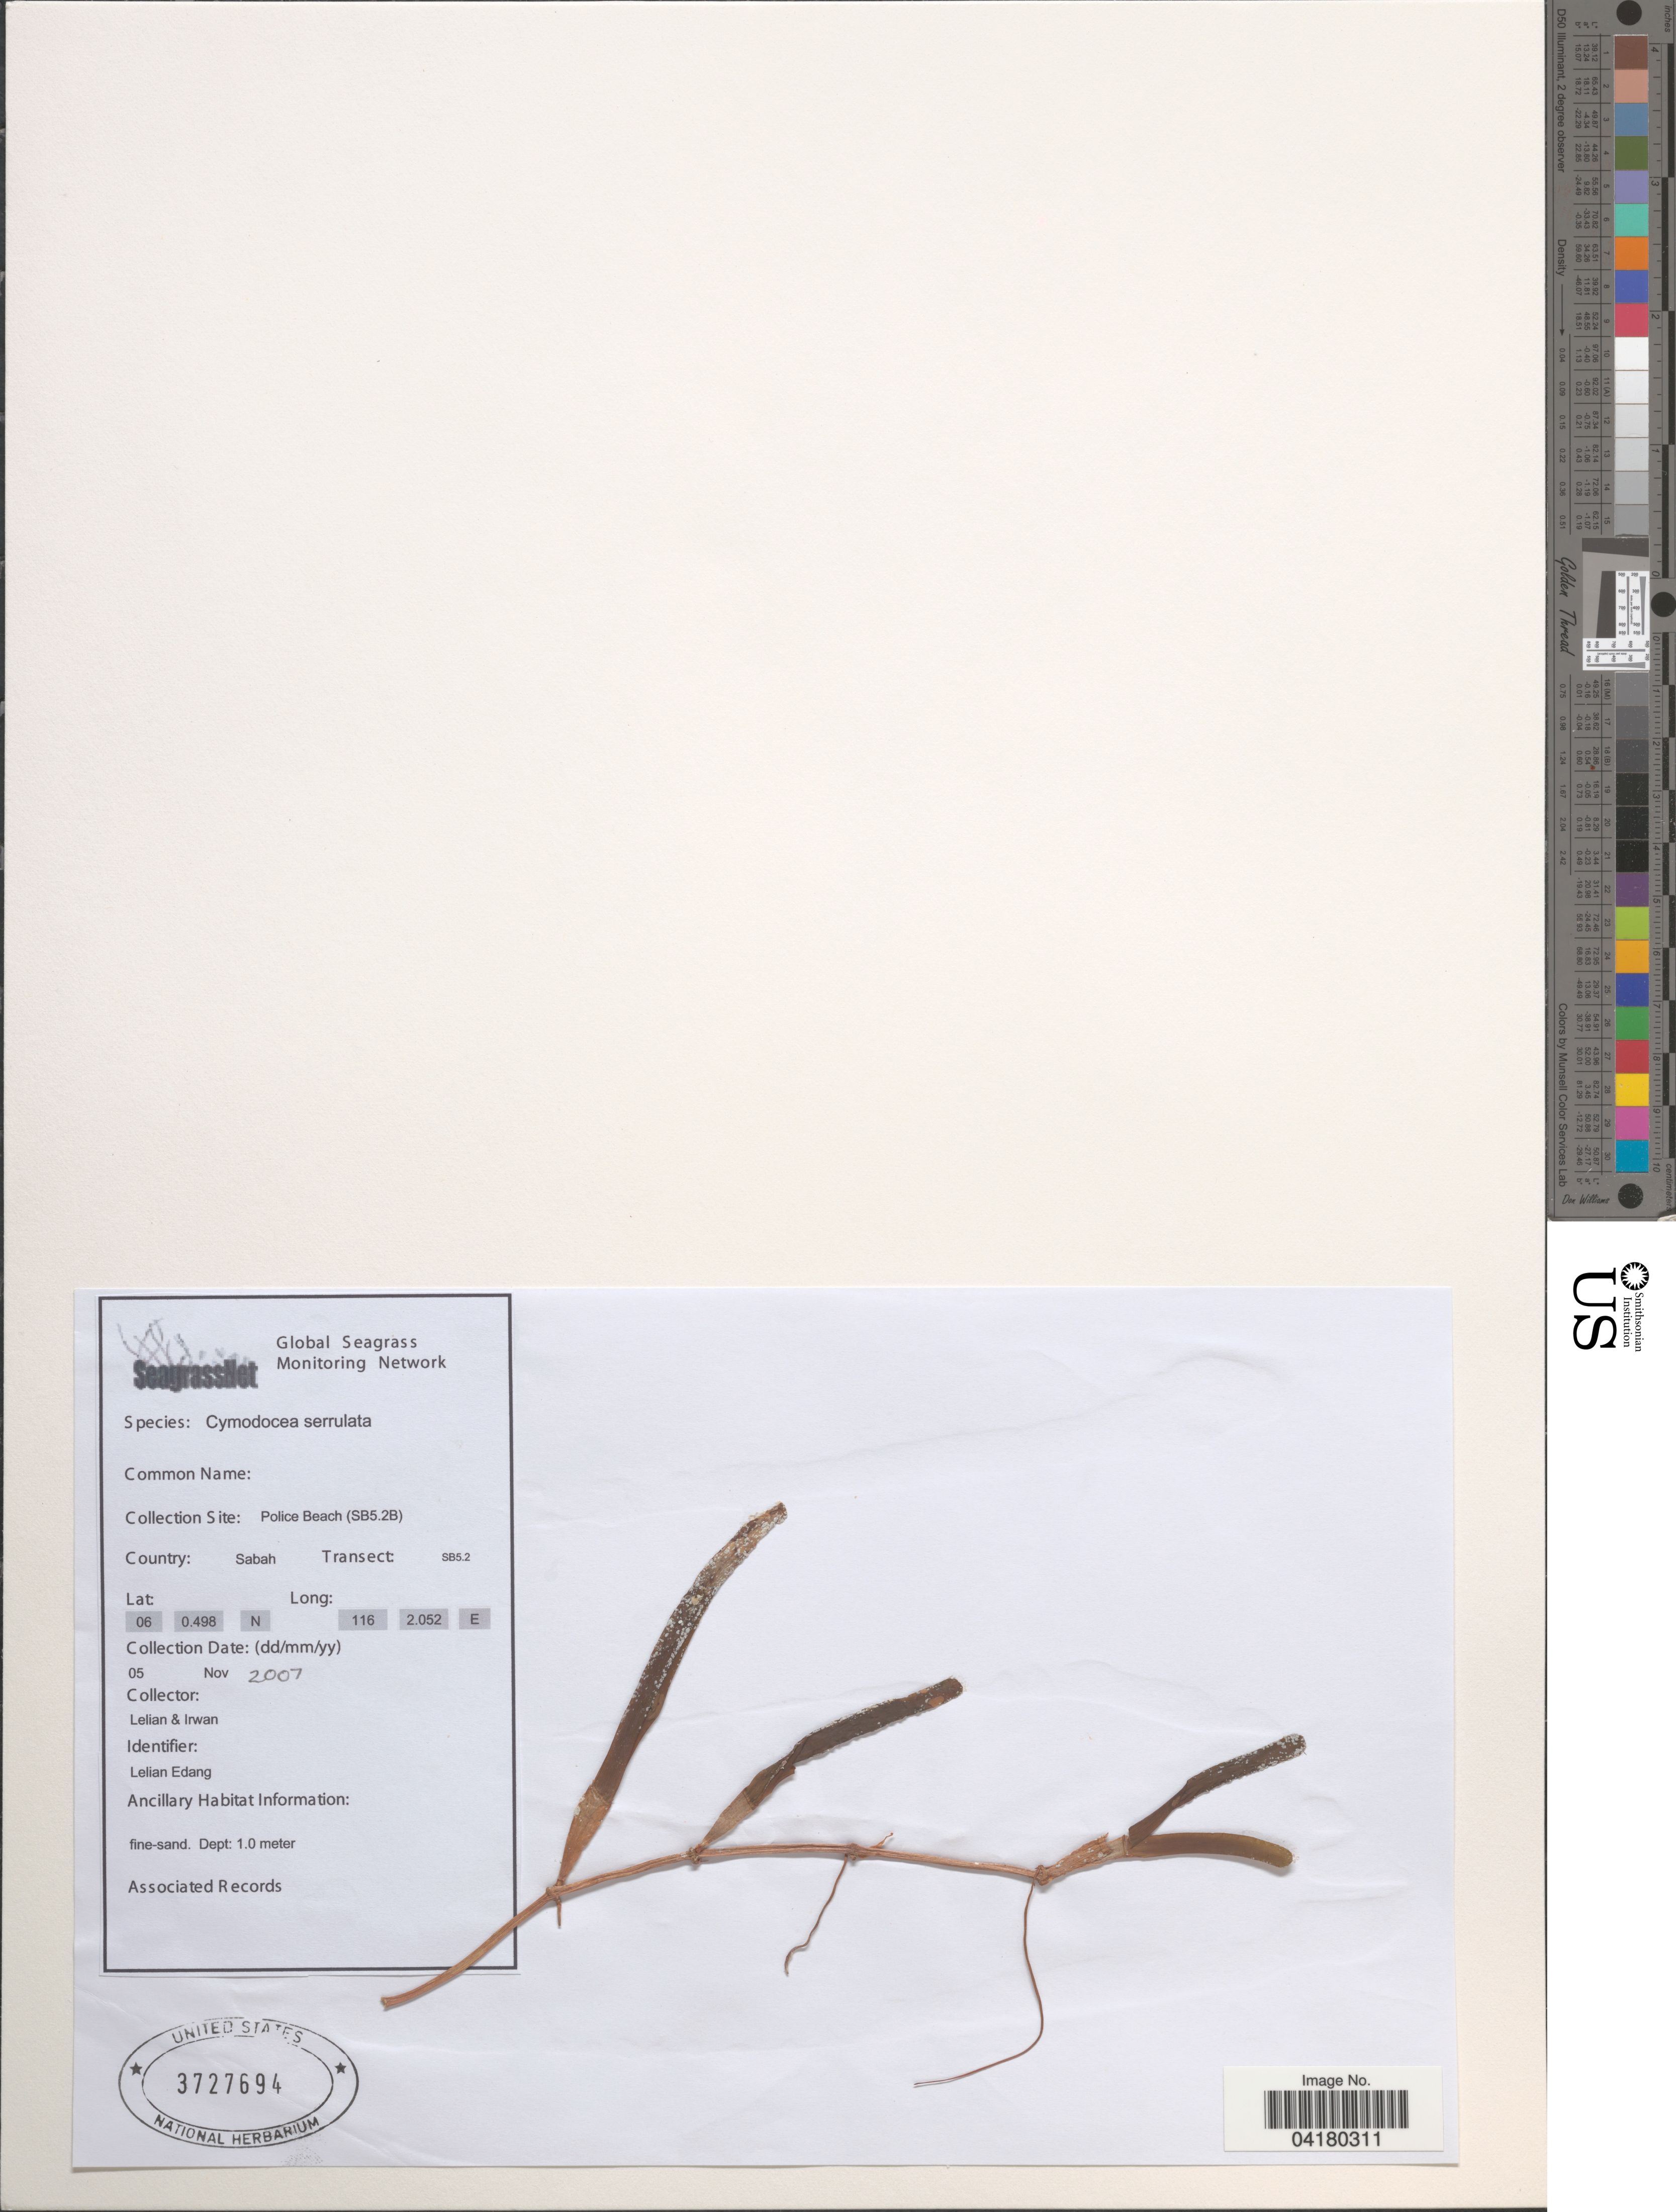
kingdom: Plantae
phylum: Tracheophyta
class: Liliopsida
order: Alismatales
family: Cymodoceaceae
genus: Cymodocea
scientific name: Cymodocea serrulata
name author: (R. Br.) Magnus & Ashers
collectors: Lelian & Irwan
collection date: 2007-11-05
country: Malaysia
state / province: Sabah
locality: Police Beach (SB5.2B). Transect: SB5.2.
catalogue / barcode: US 3727694